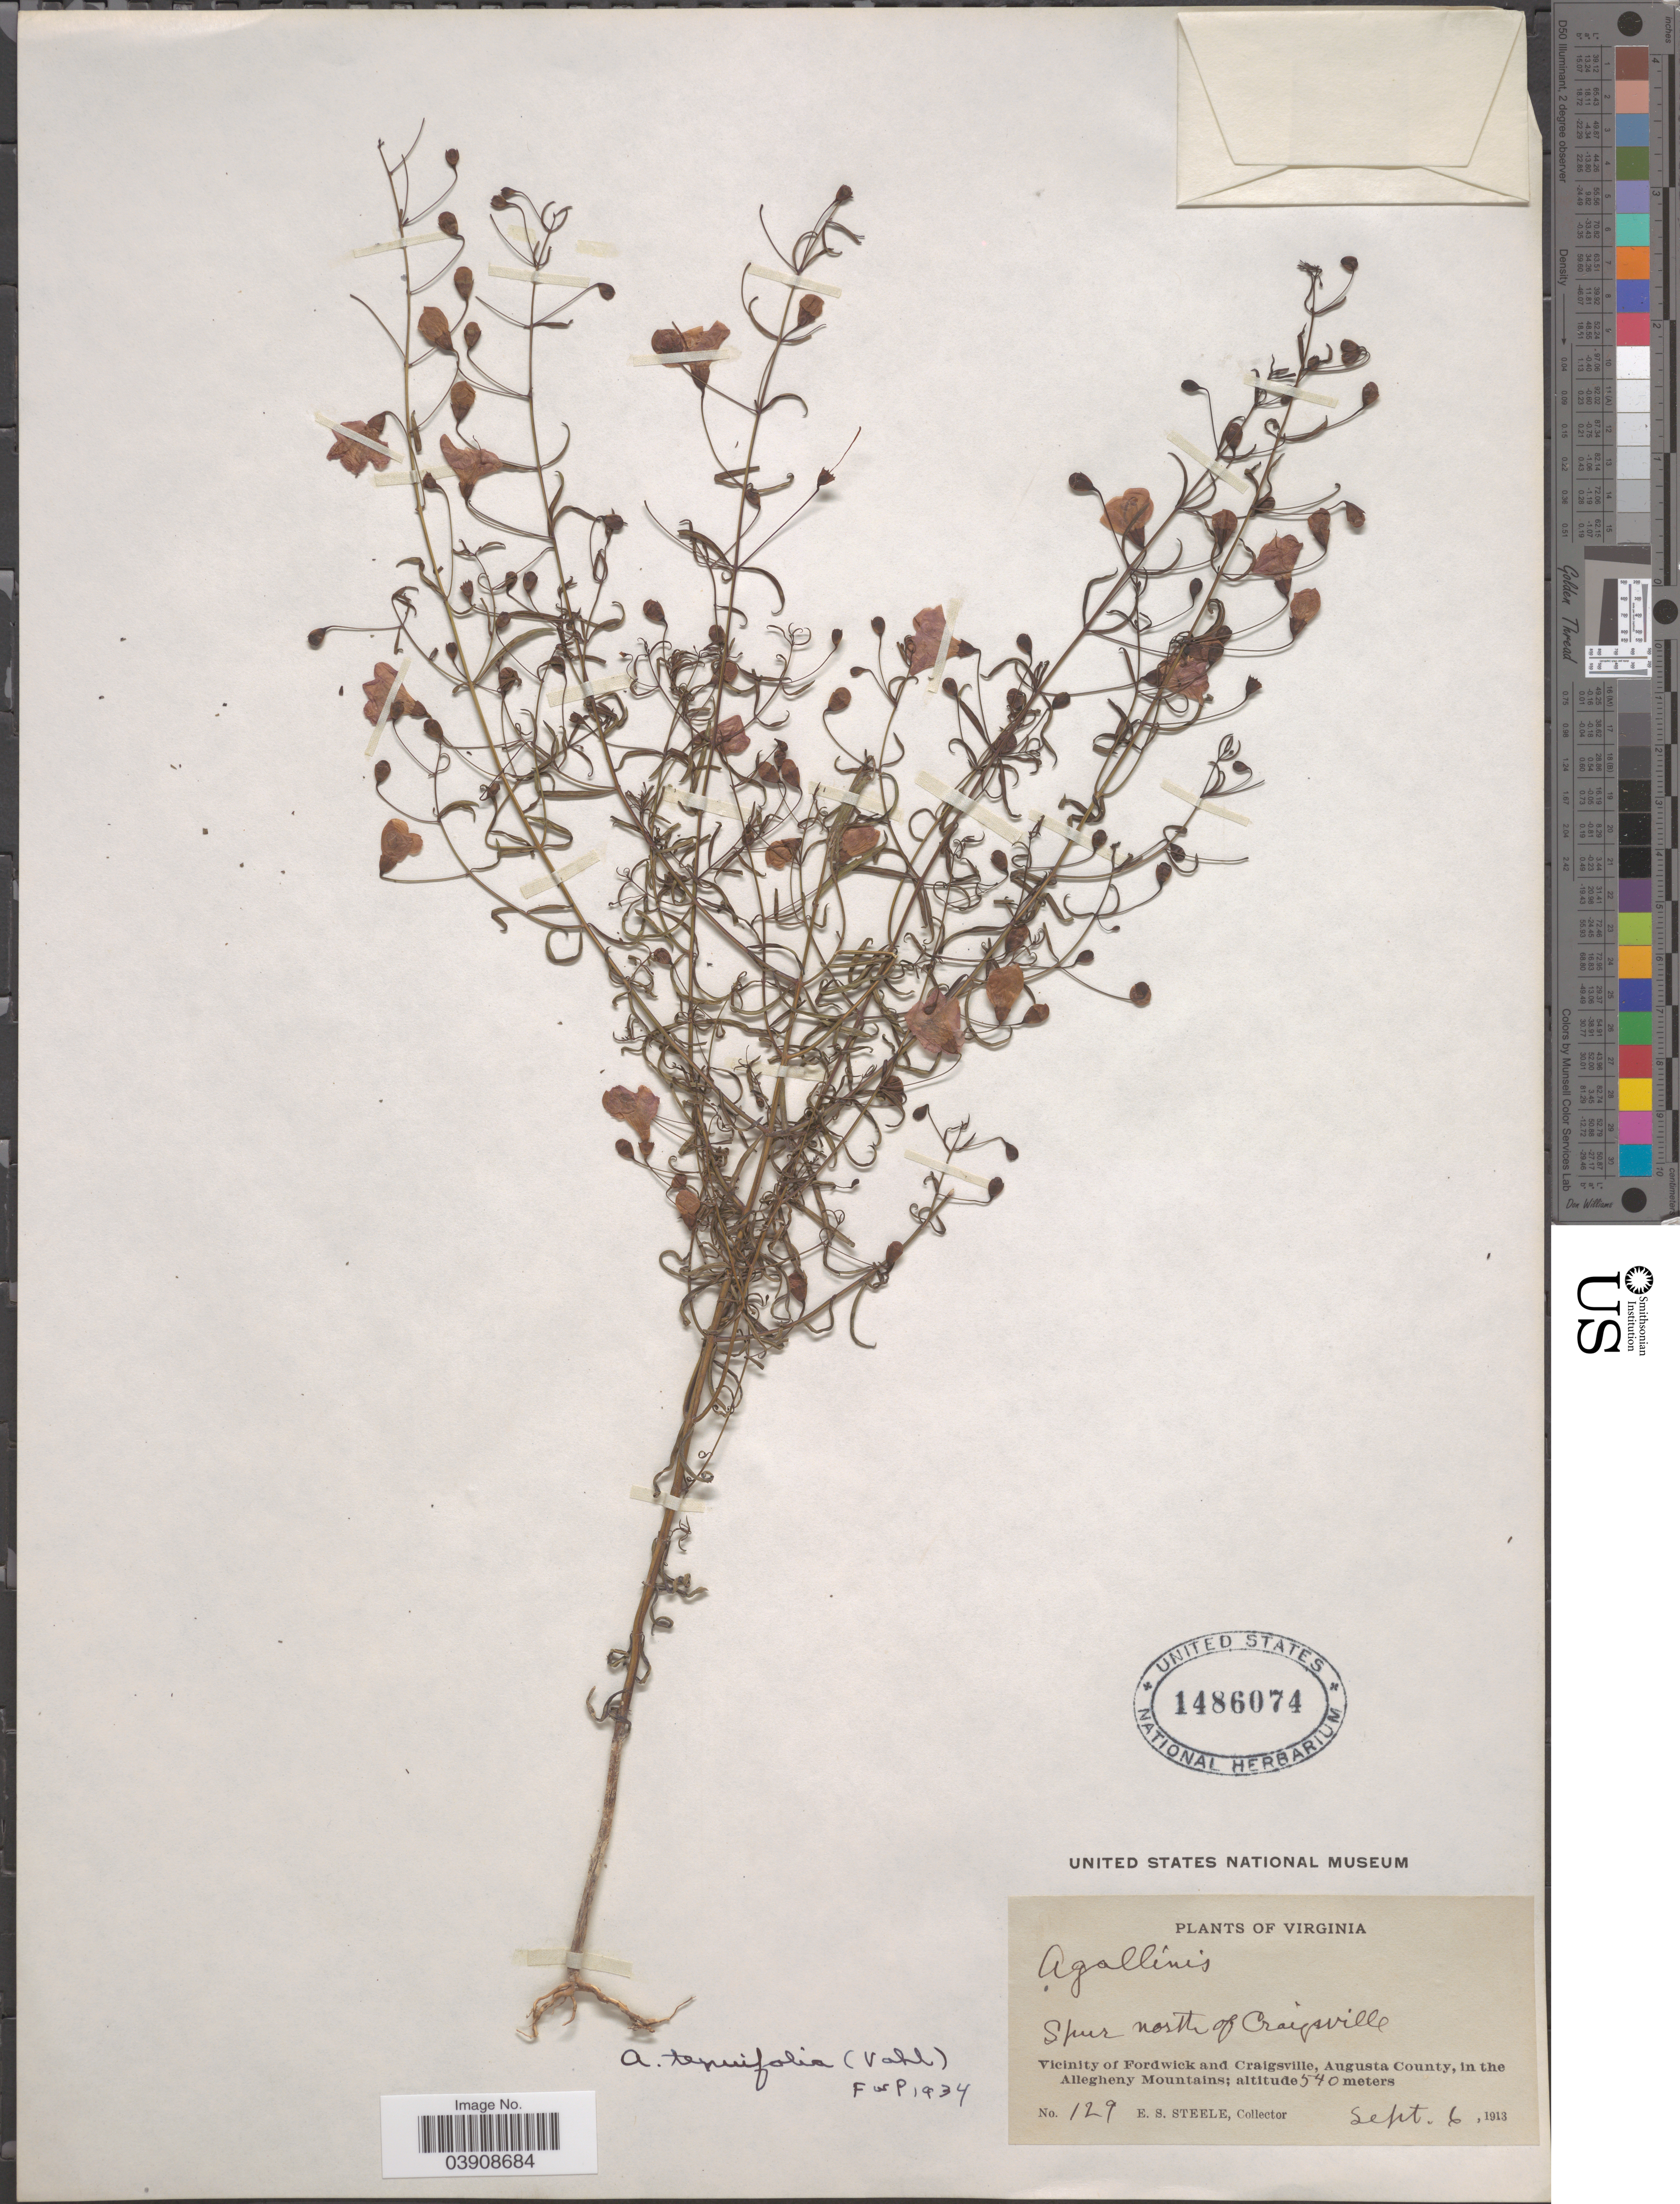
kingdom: Plantae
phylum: Tracheophyta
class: Magnoliopsida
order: Lamiales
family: Orobanchaceae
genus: Agalinis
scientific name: Agalinis tenuifolia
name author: (Vahl) Raf.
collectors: E. Steele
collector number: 129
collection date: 1913-09-06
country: United States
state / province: Virginia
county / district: Augusta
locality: Spur north of Craigsville. Vicinity of Fordwick and Craigsville, Augusta County, in the Allegheny Mountains.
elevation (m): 540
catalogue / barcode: US 1486074